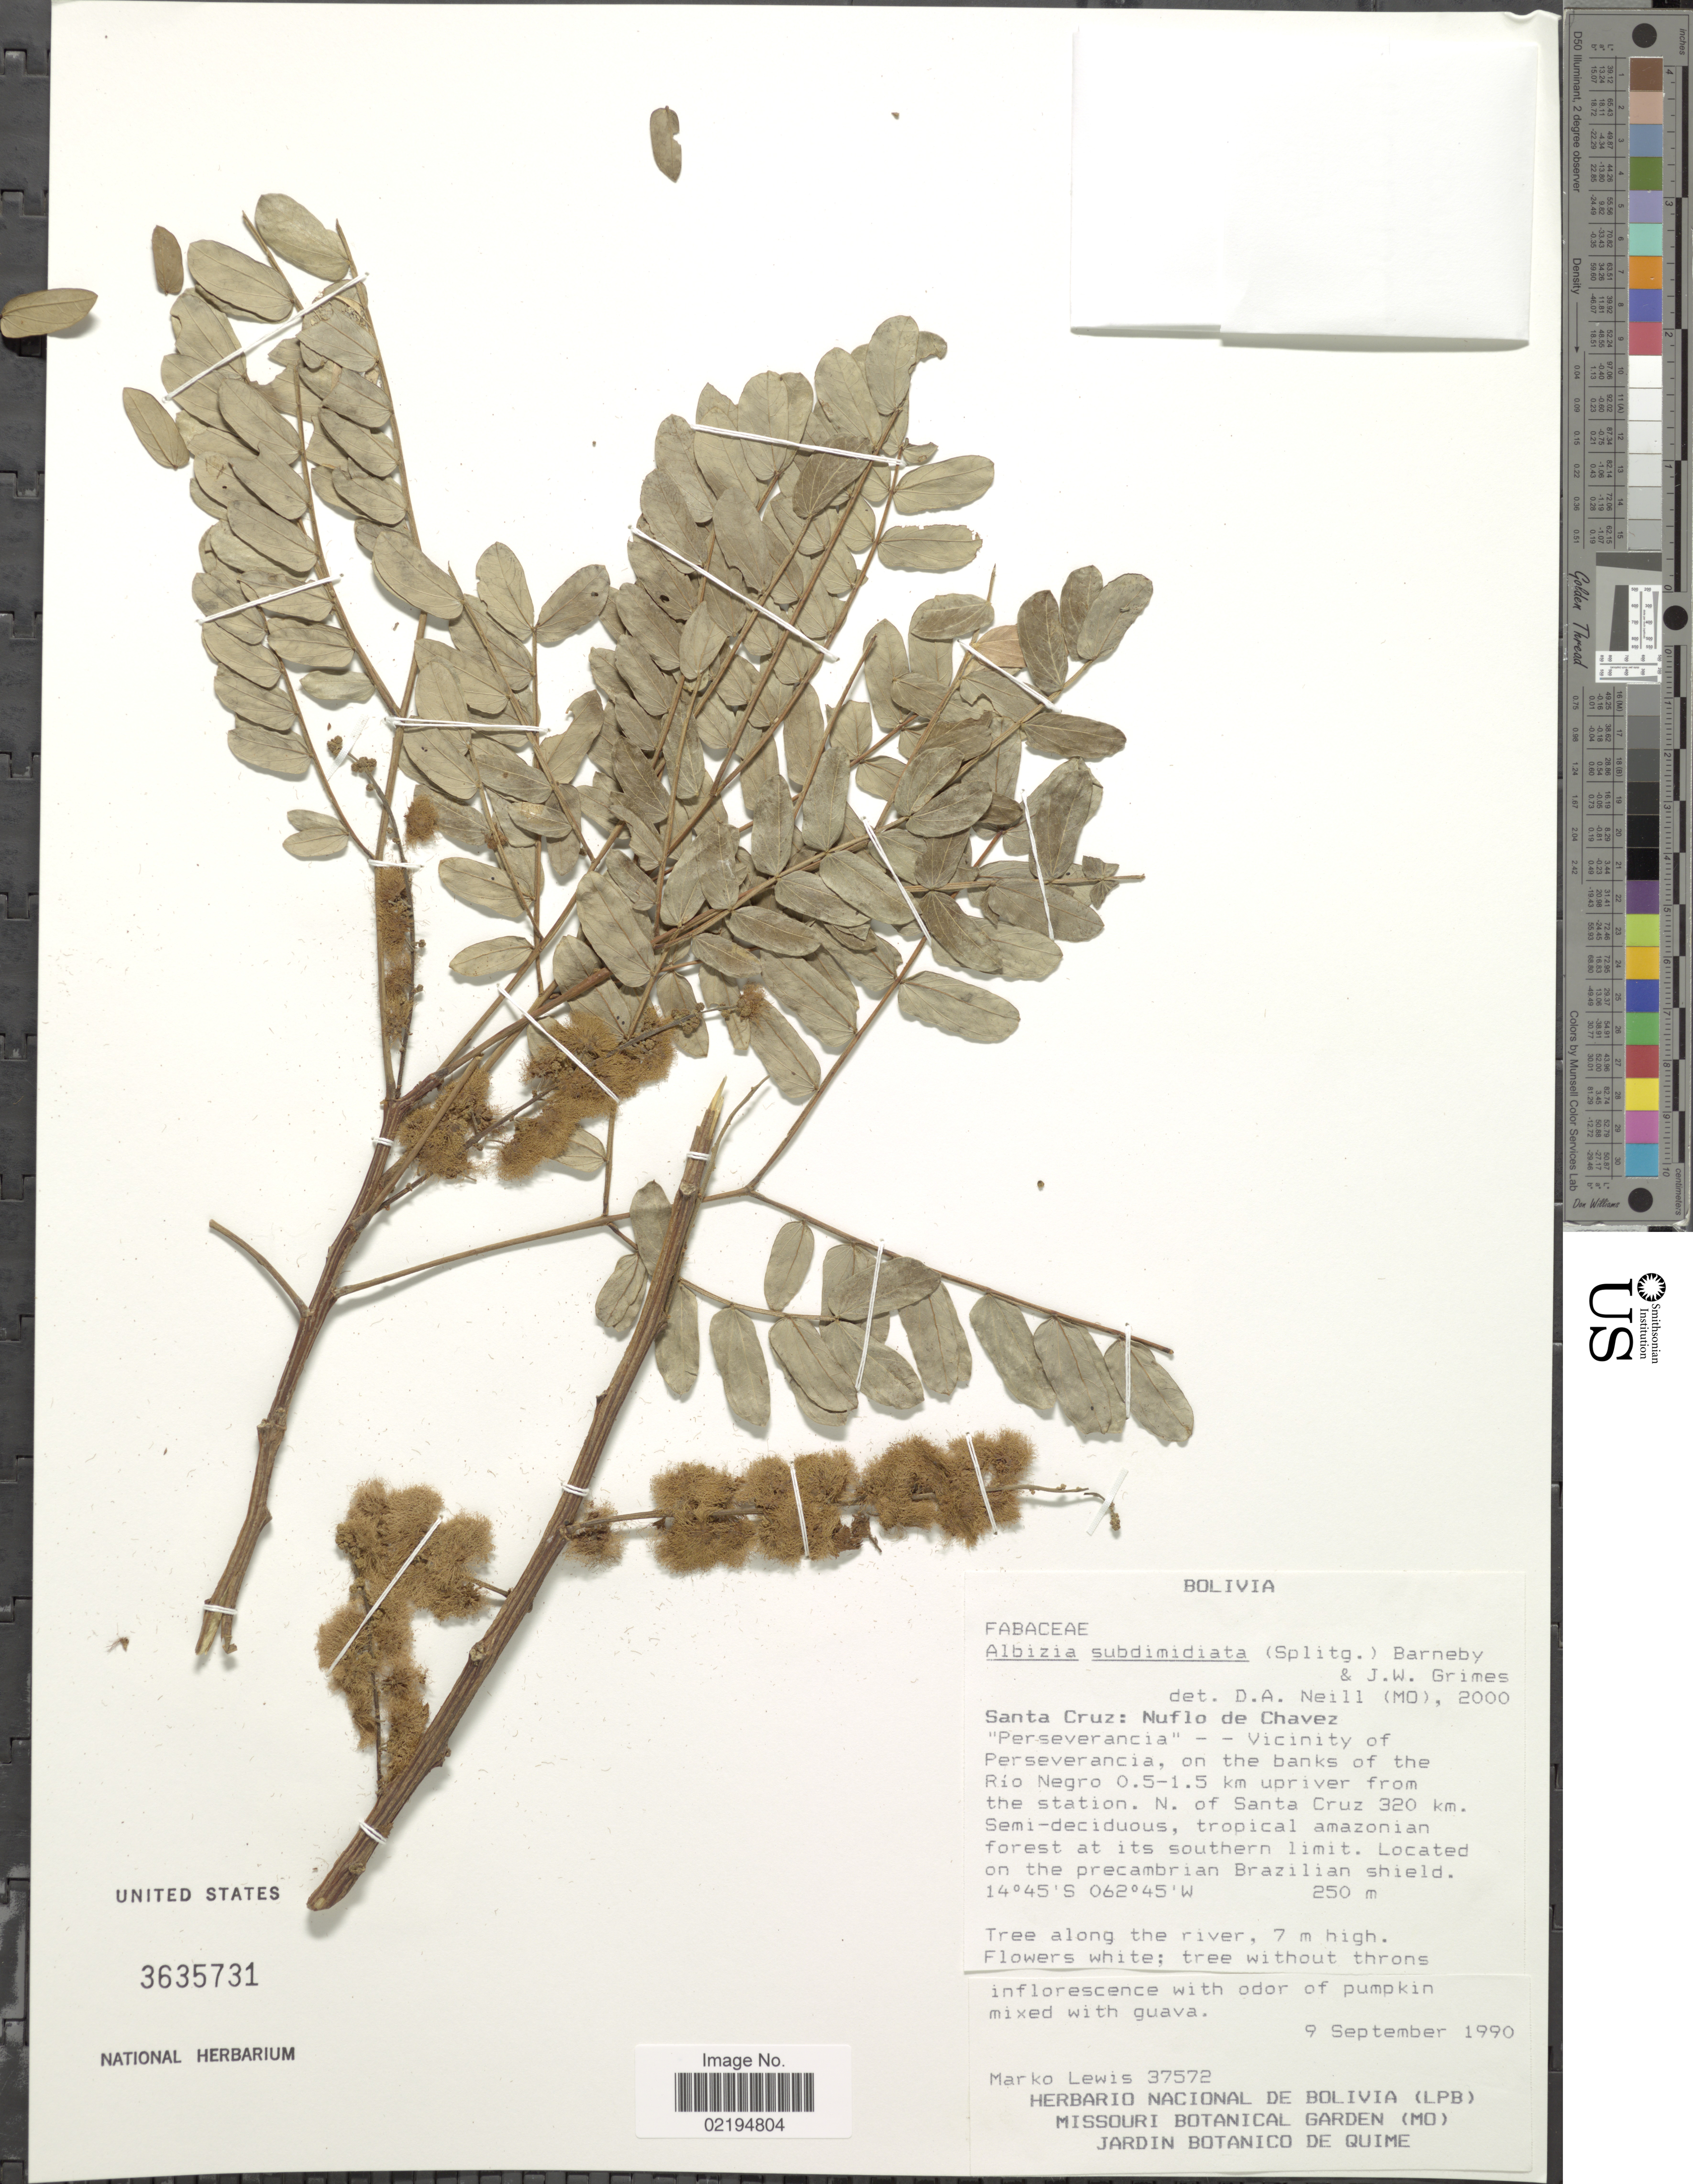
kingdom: Plantae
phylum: Tracheophyta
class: Magnoliopsida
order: Fabales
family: Fabaceae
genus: Pseudalbizzia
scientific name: Pseudalbizzia subdimidiata var. subdimidiata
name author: (Splitg.) Koenen & Duno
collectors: M. A. Lewis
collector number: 37572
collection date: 1990-09-09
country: Bolivia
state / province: Santa Cruz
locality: Nuflo de Chavez, "Perseverancia"-vicinity of Perseverancia, on the banks of the Rio Negro 0.5-1.5 km upriver from the station, N. of Santa Cruz 320 km, located on the precambrian Brazilian shield.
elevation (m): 250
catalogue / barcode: US 3635731